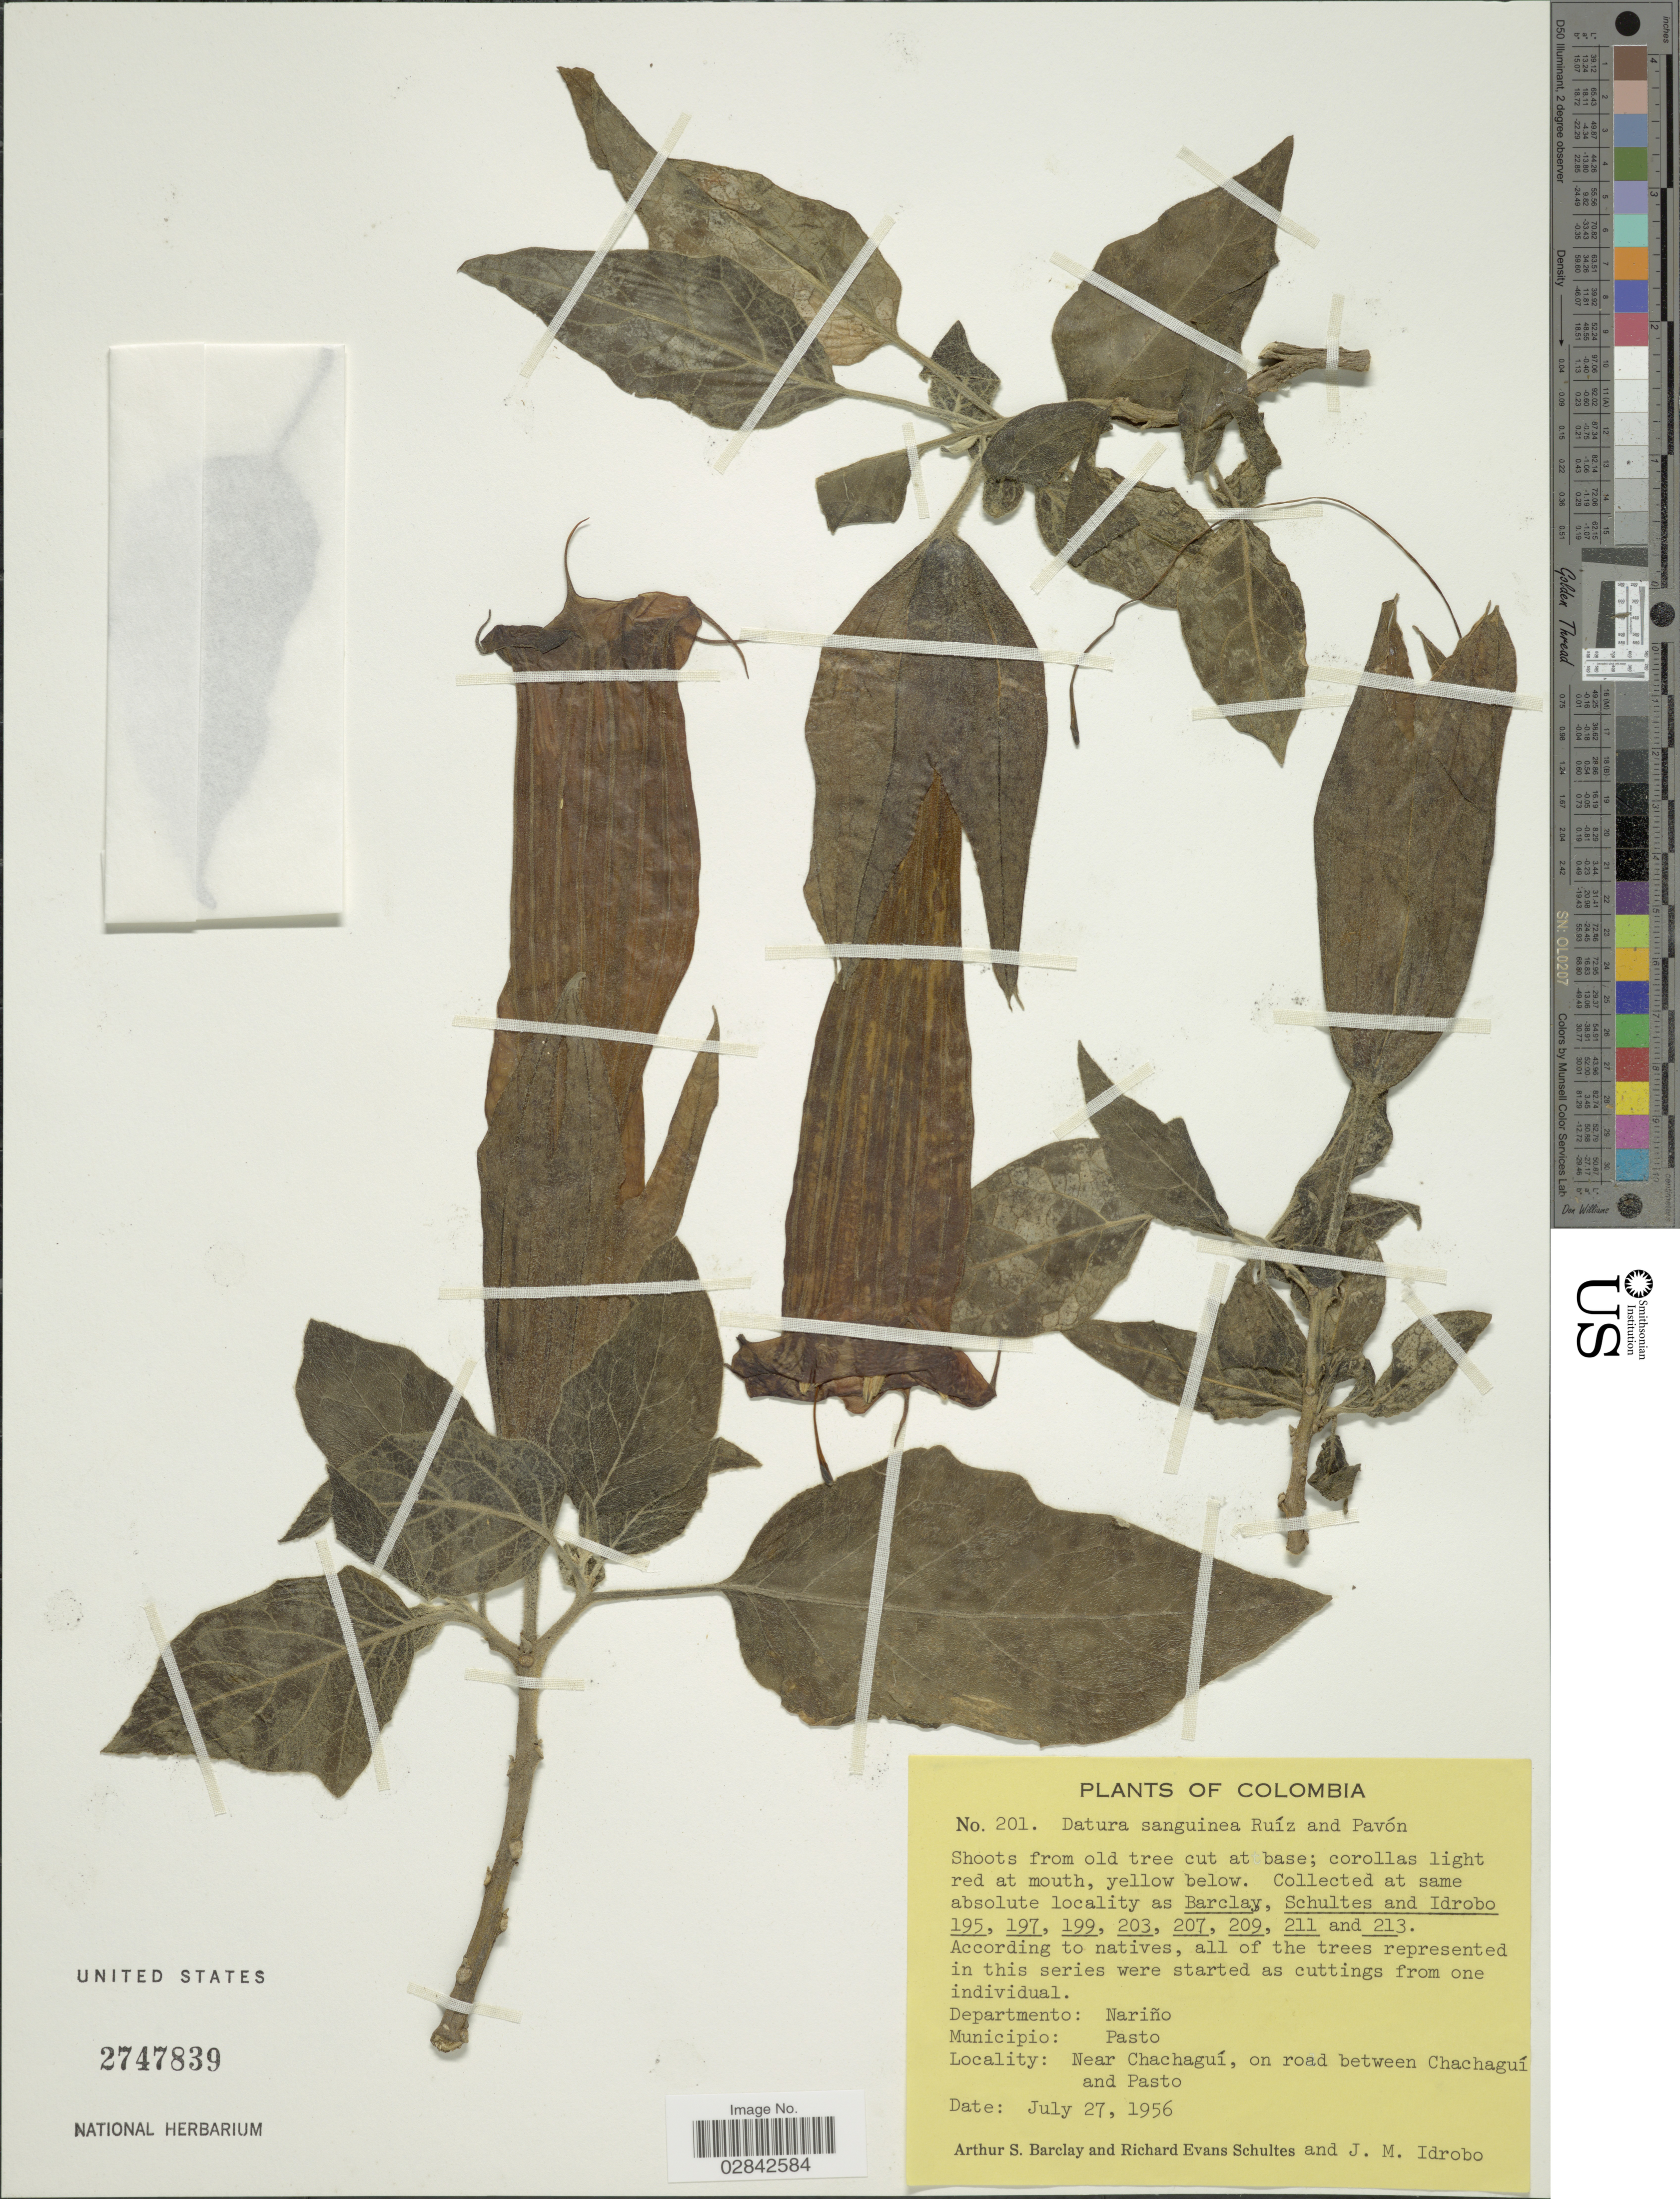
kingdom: Plantae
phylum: Tracheophyta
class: Magnoliopsida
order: Solanales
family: Solanaceae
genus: Brugmansia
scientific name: Brugmansia sanguinea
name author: (Ruiz & Pav.) D. Don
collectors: A. S. Barclay, R. E. Schultes & J. M. Idrobo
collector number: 201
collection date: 1956-07-27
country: Colombia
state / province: Nariño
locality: Departmento: Nariño. Municipio: Pasto. Near Chachaguí, on road between Chachahuí and Pasto.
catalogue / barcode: US 2747839